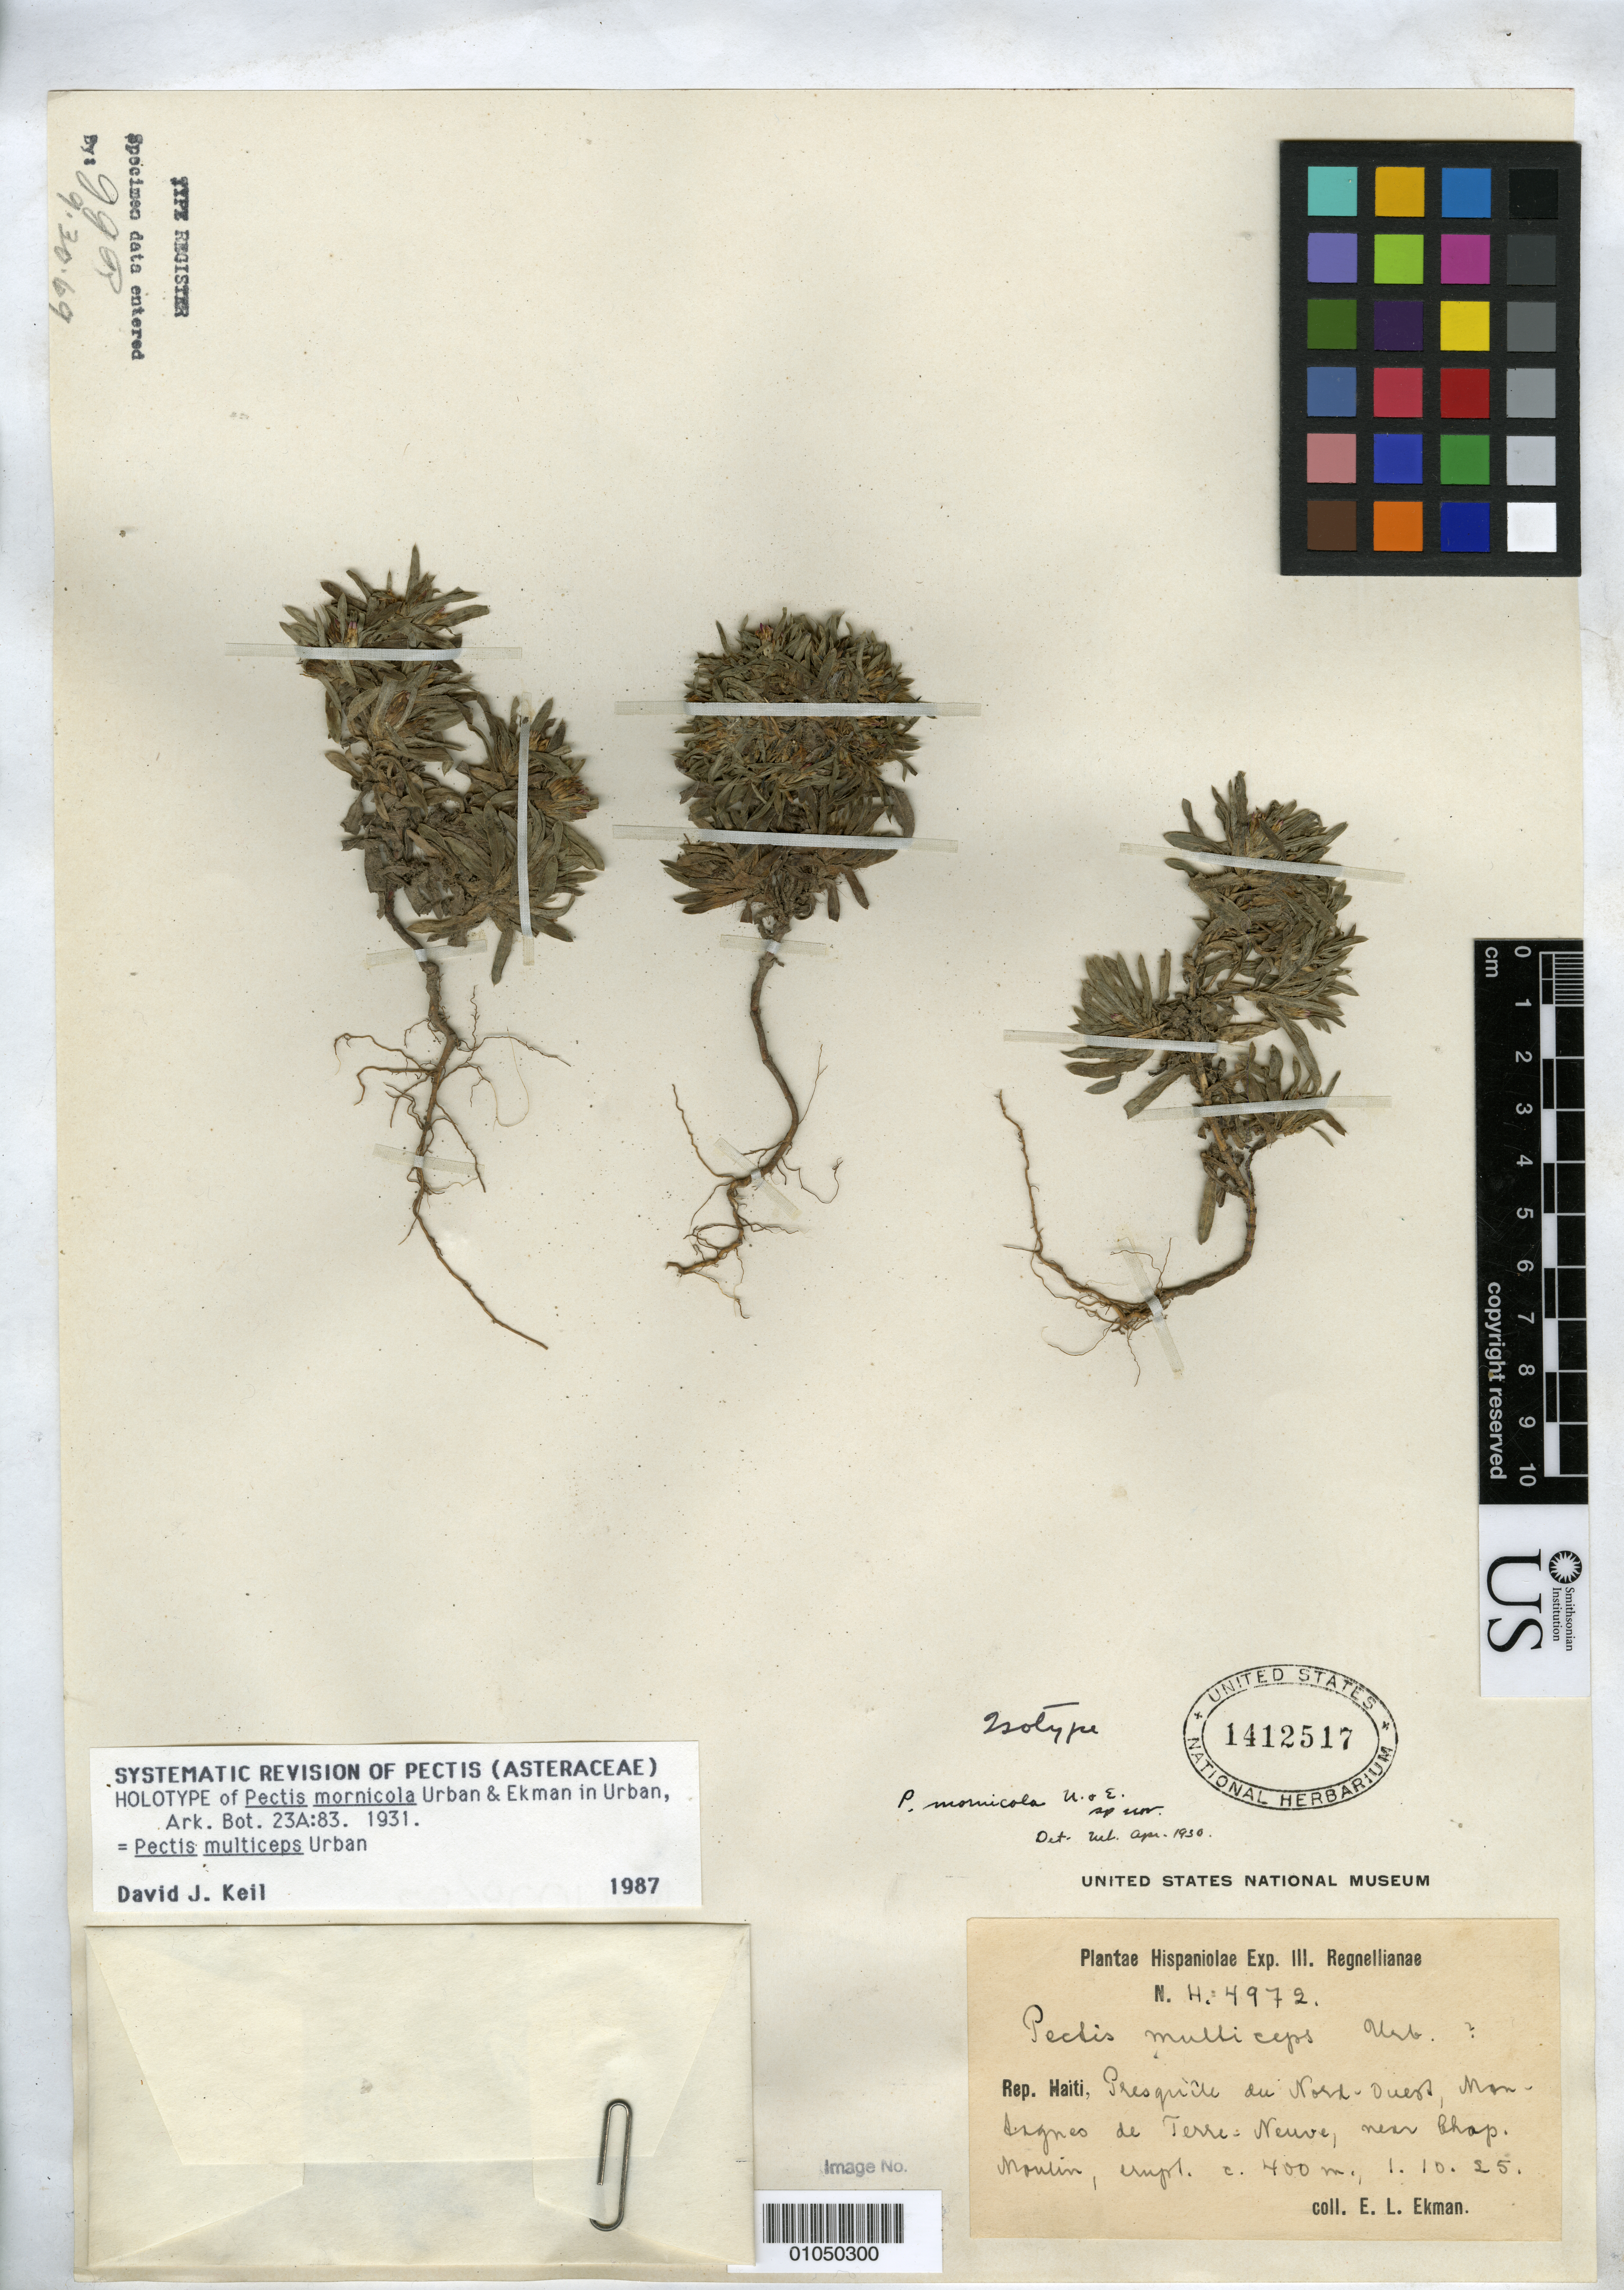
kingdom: Plantae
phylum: Tracheophyta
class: Magnoliopsida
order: Asterales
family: Asteraceae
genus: Pectis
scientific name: Pectis mornicola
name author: Urb. & Ekman in Urb.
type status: Isotype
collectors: E. L. Ekman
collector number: H 4972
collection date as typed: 01 Oct 1925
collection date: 1925-10-01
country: Haiti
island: Hispaniola Island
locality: Presqu'ile du Nord-Ouest, Montagnes de Terre-Neuve, near Chap. Moulin.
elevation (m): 400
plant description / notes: Annotated by D.J. Keil (1987) as "holotype", justification unclear.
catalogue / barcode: US 1412517